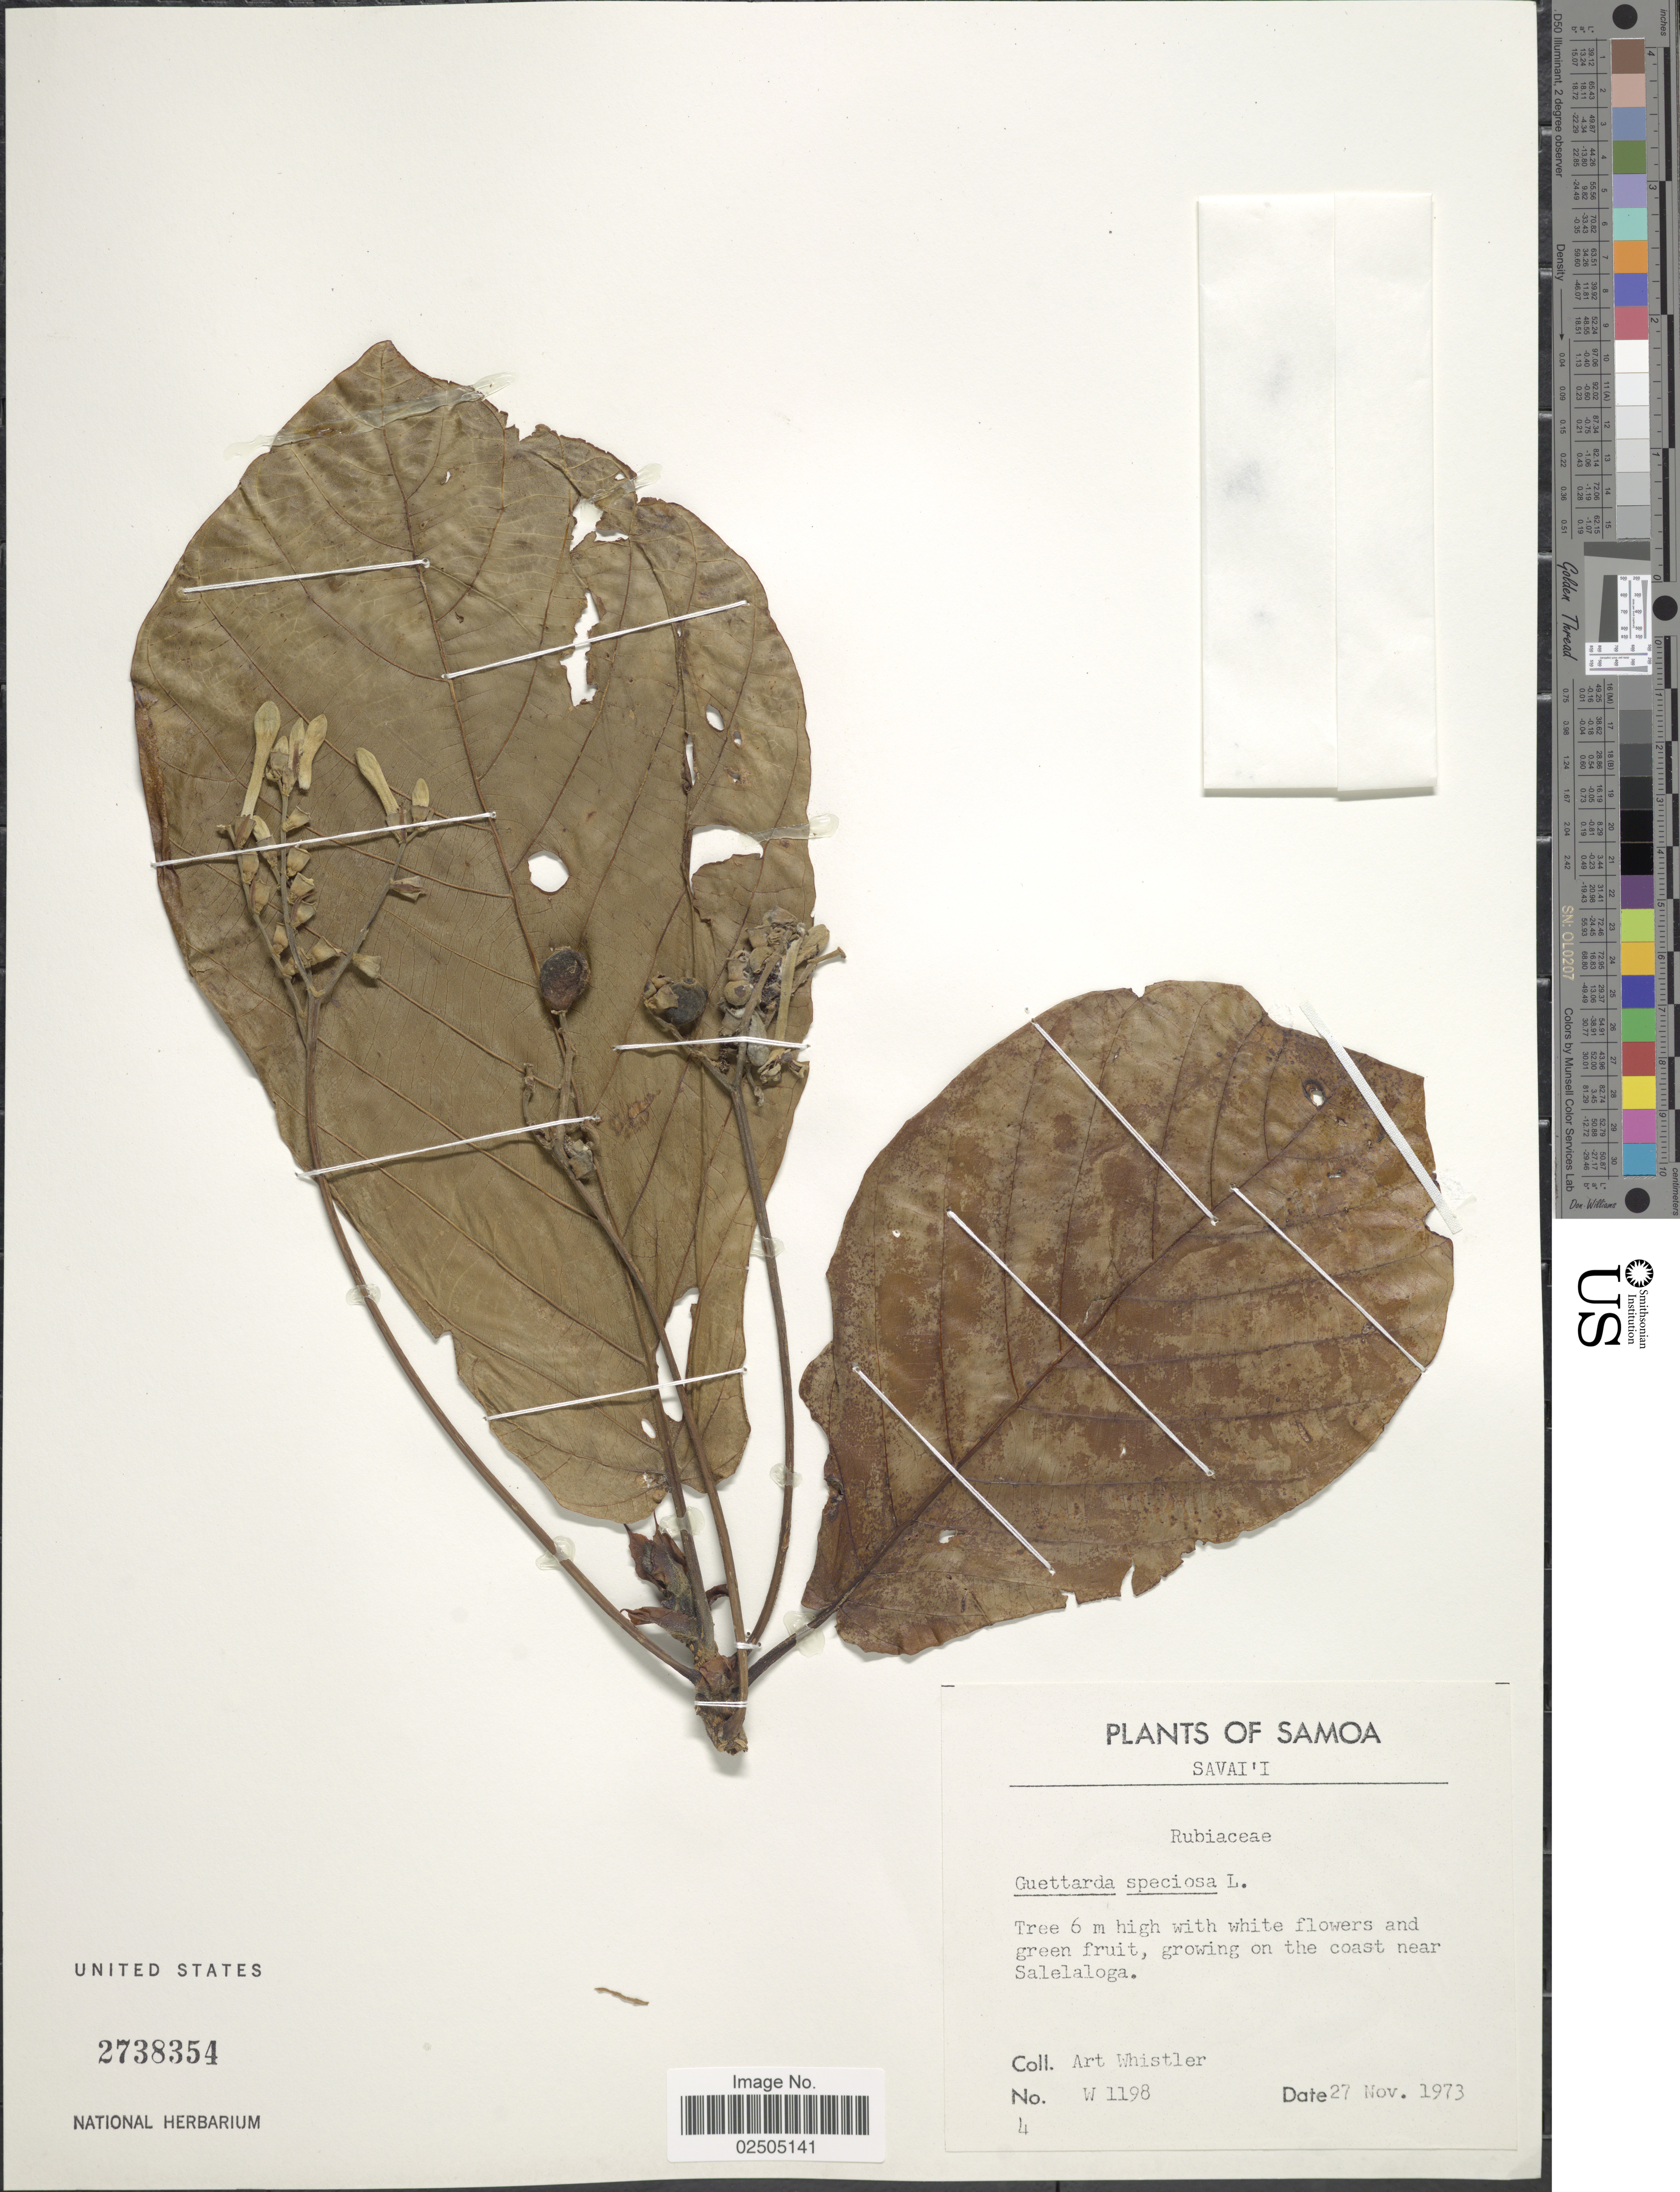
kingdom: Plantae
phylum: Tracheophyta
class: Magnoliopsida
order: Gentianales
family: Rubiaceae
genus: Guettarda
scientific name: Guettarda speciosa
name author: L.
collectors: A. Whistler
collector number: W 1198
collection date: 1973-11-27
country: Samoa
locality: Samoa, Savai'i, growing on the coast near Salelaloga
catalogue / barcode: US 2738354